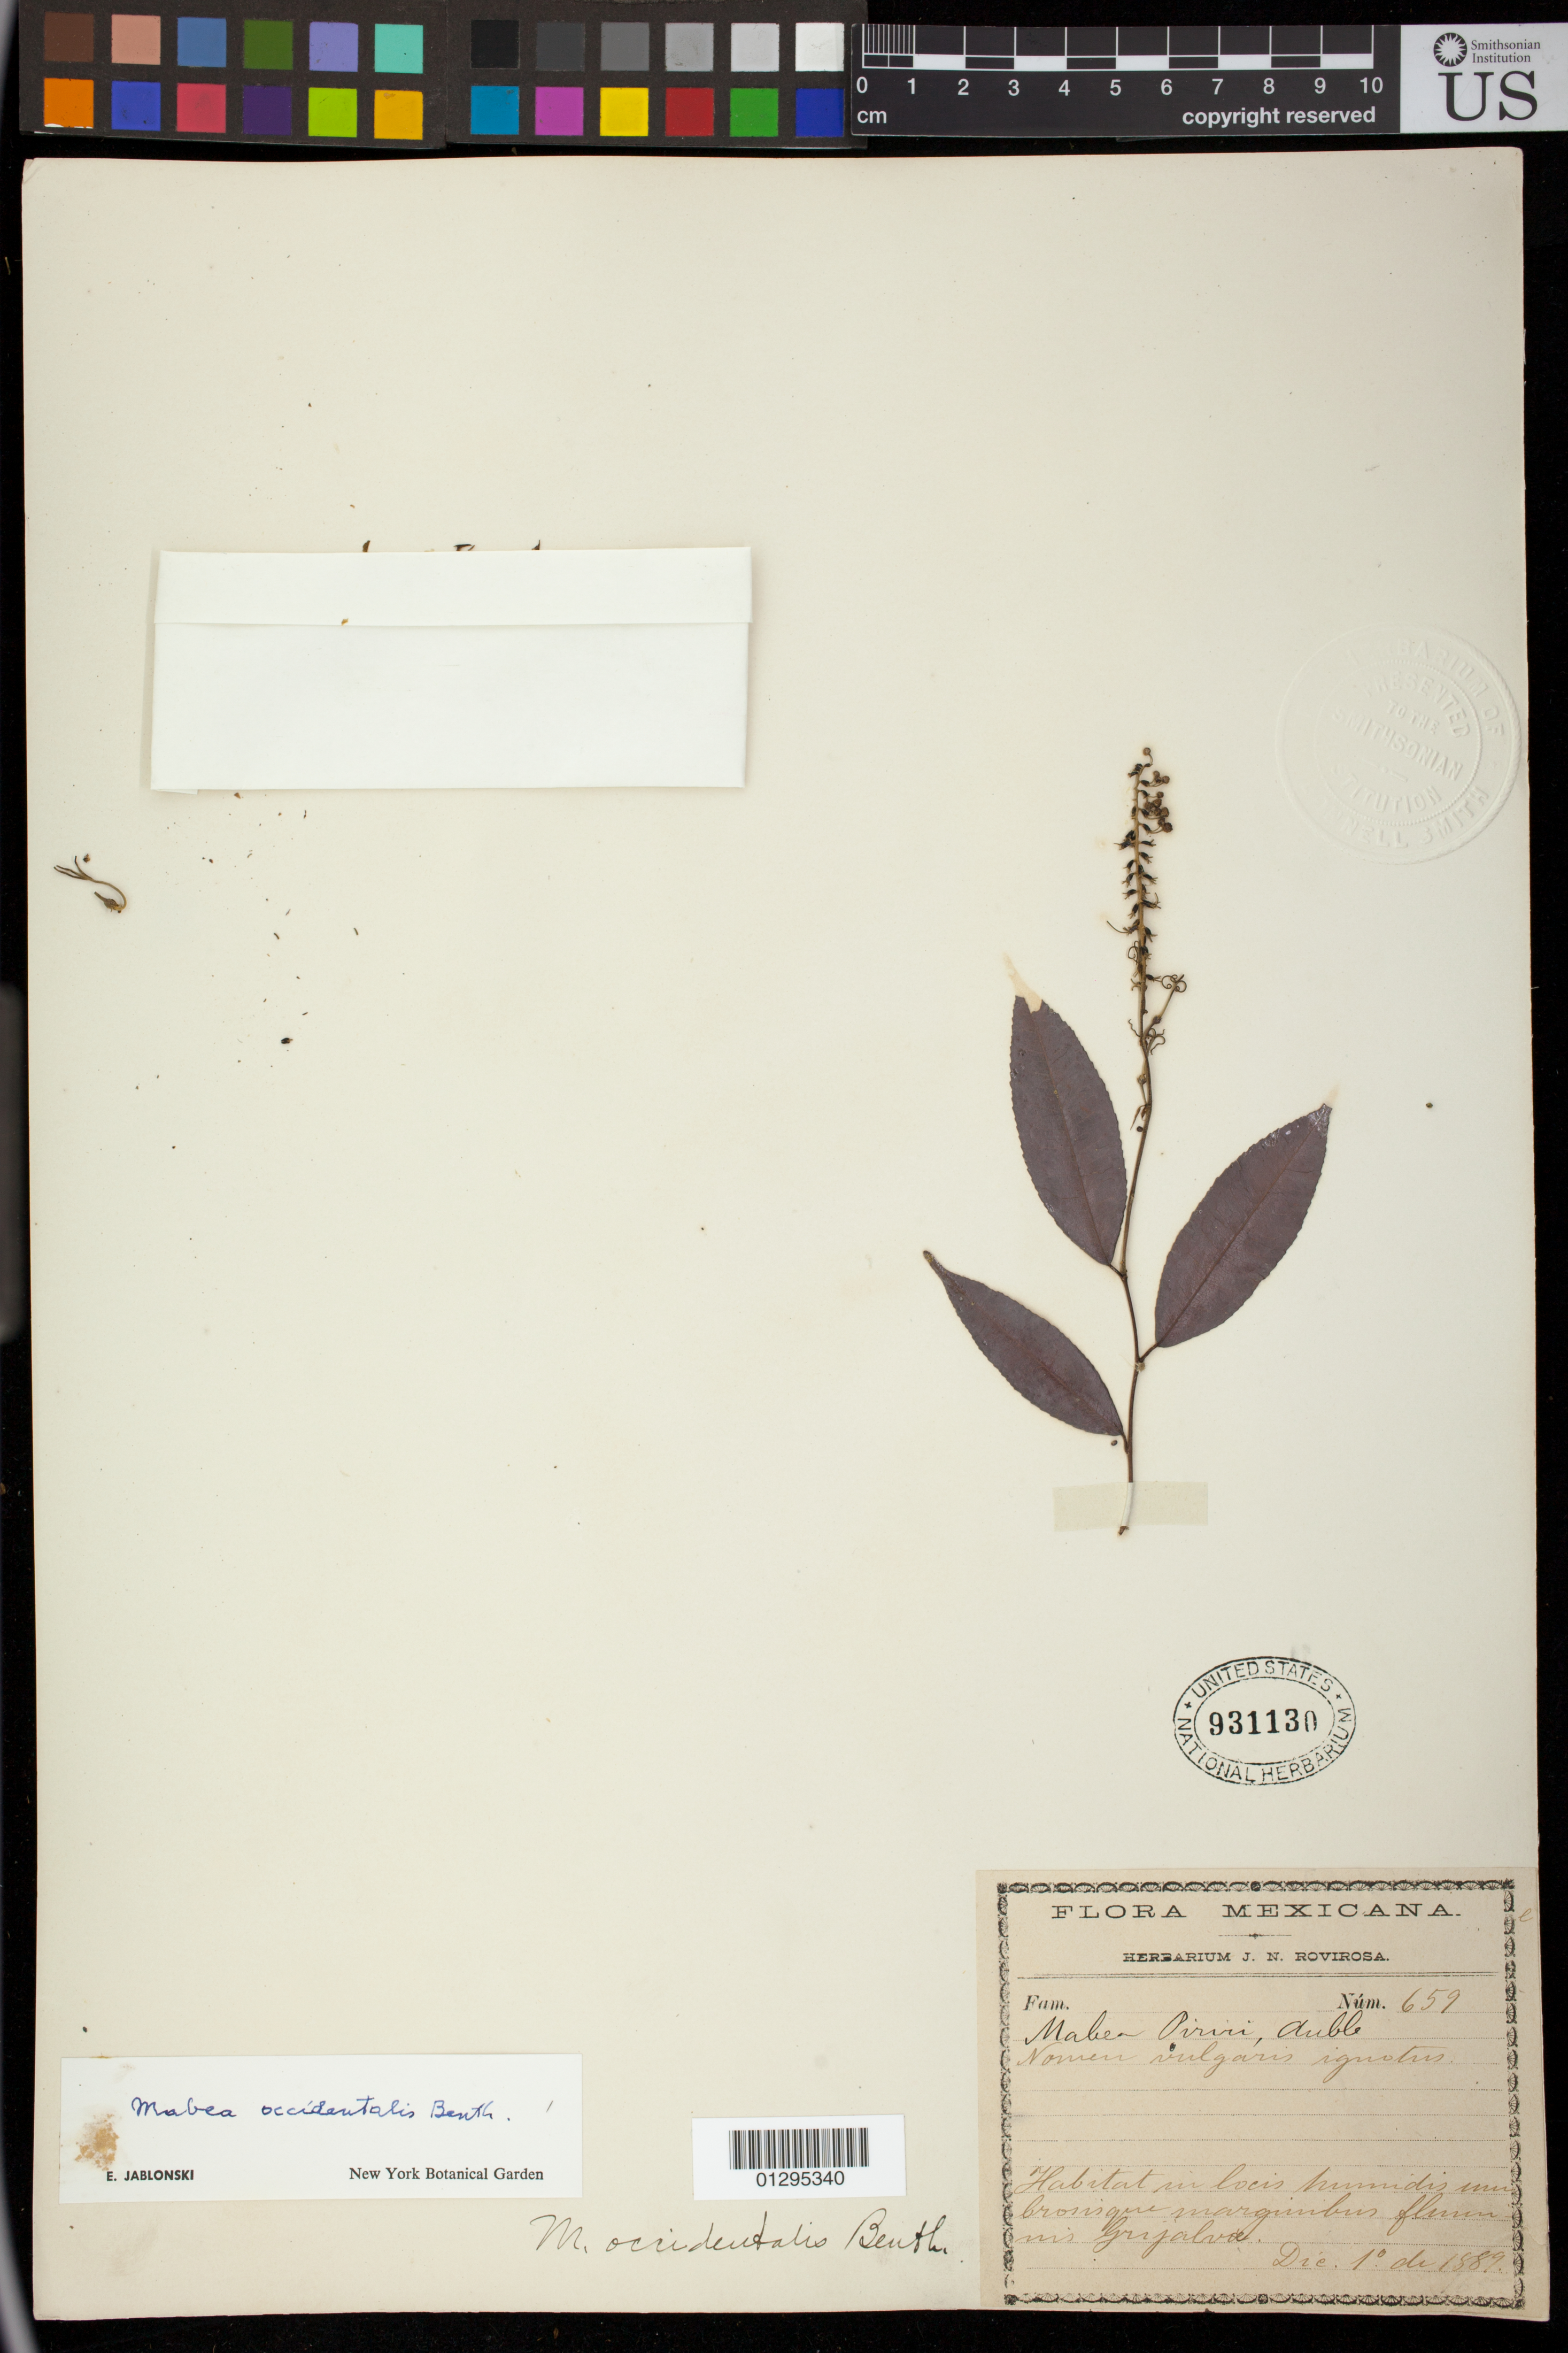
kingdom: Plantae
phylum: Tracheophyta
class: Magnoliopsida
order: Malpighiales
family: Euphorbiaceae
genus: Mabea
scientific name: Mabea occidentalis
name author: Benth.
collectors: J. N. Rovirosa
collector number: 659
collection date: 1889-12-01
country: Mexico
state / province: Tabasco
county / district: Centla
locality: Grijalva [Grijalva River]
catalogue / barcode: US 931130